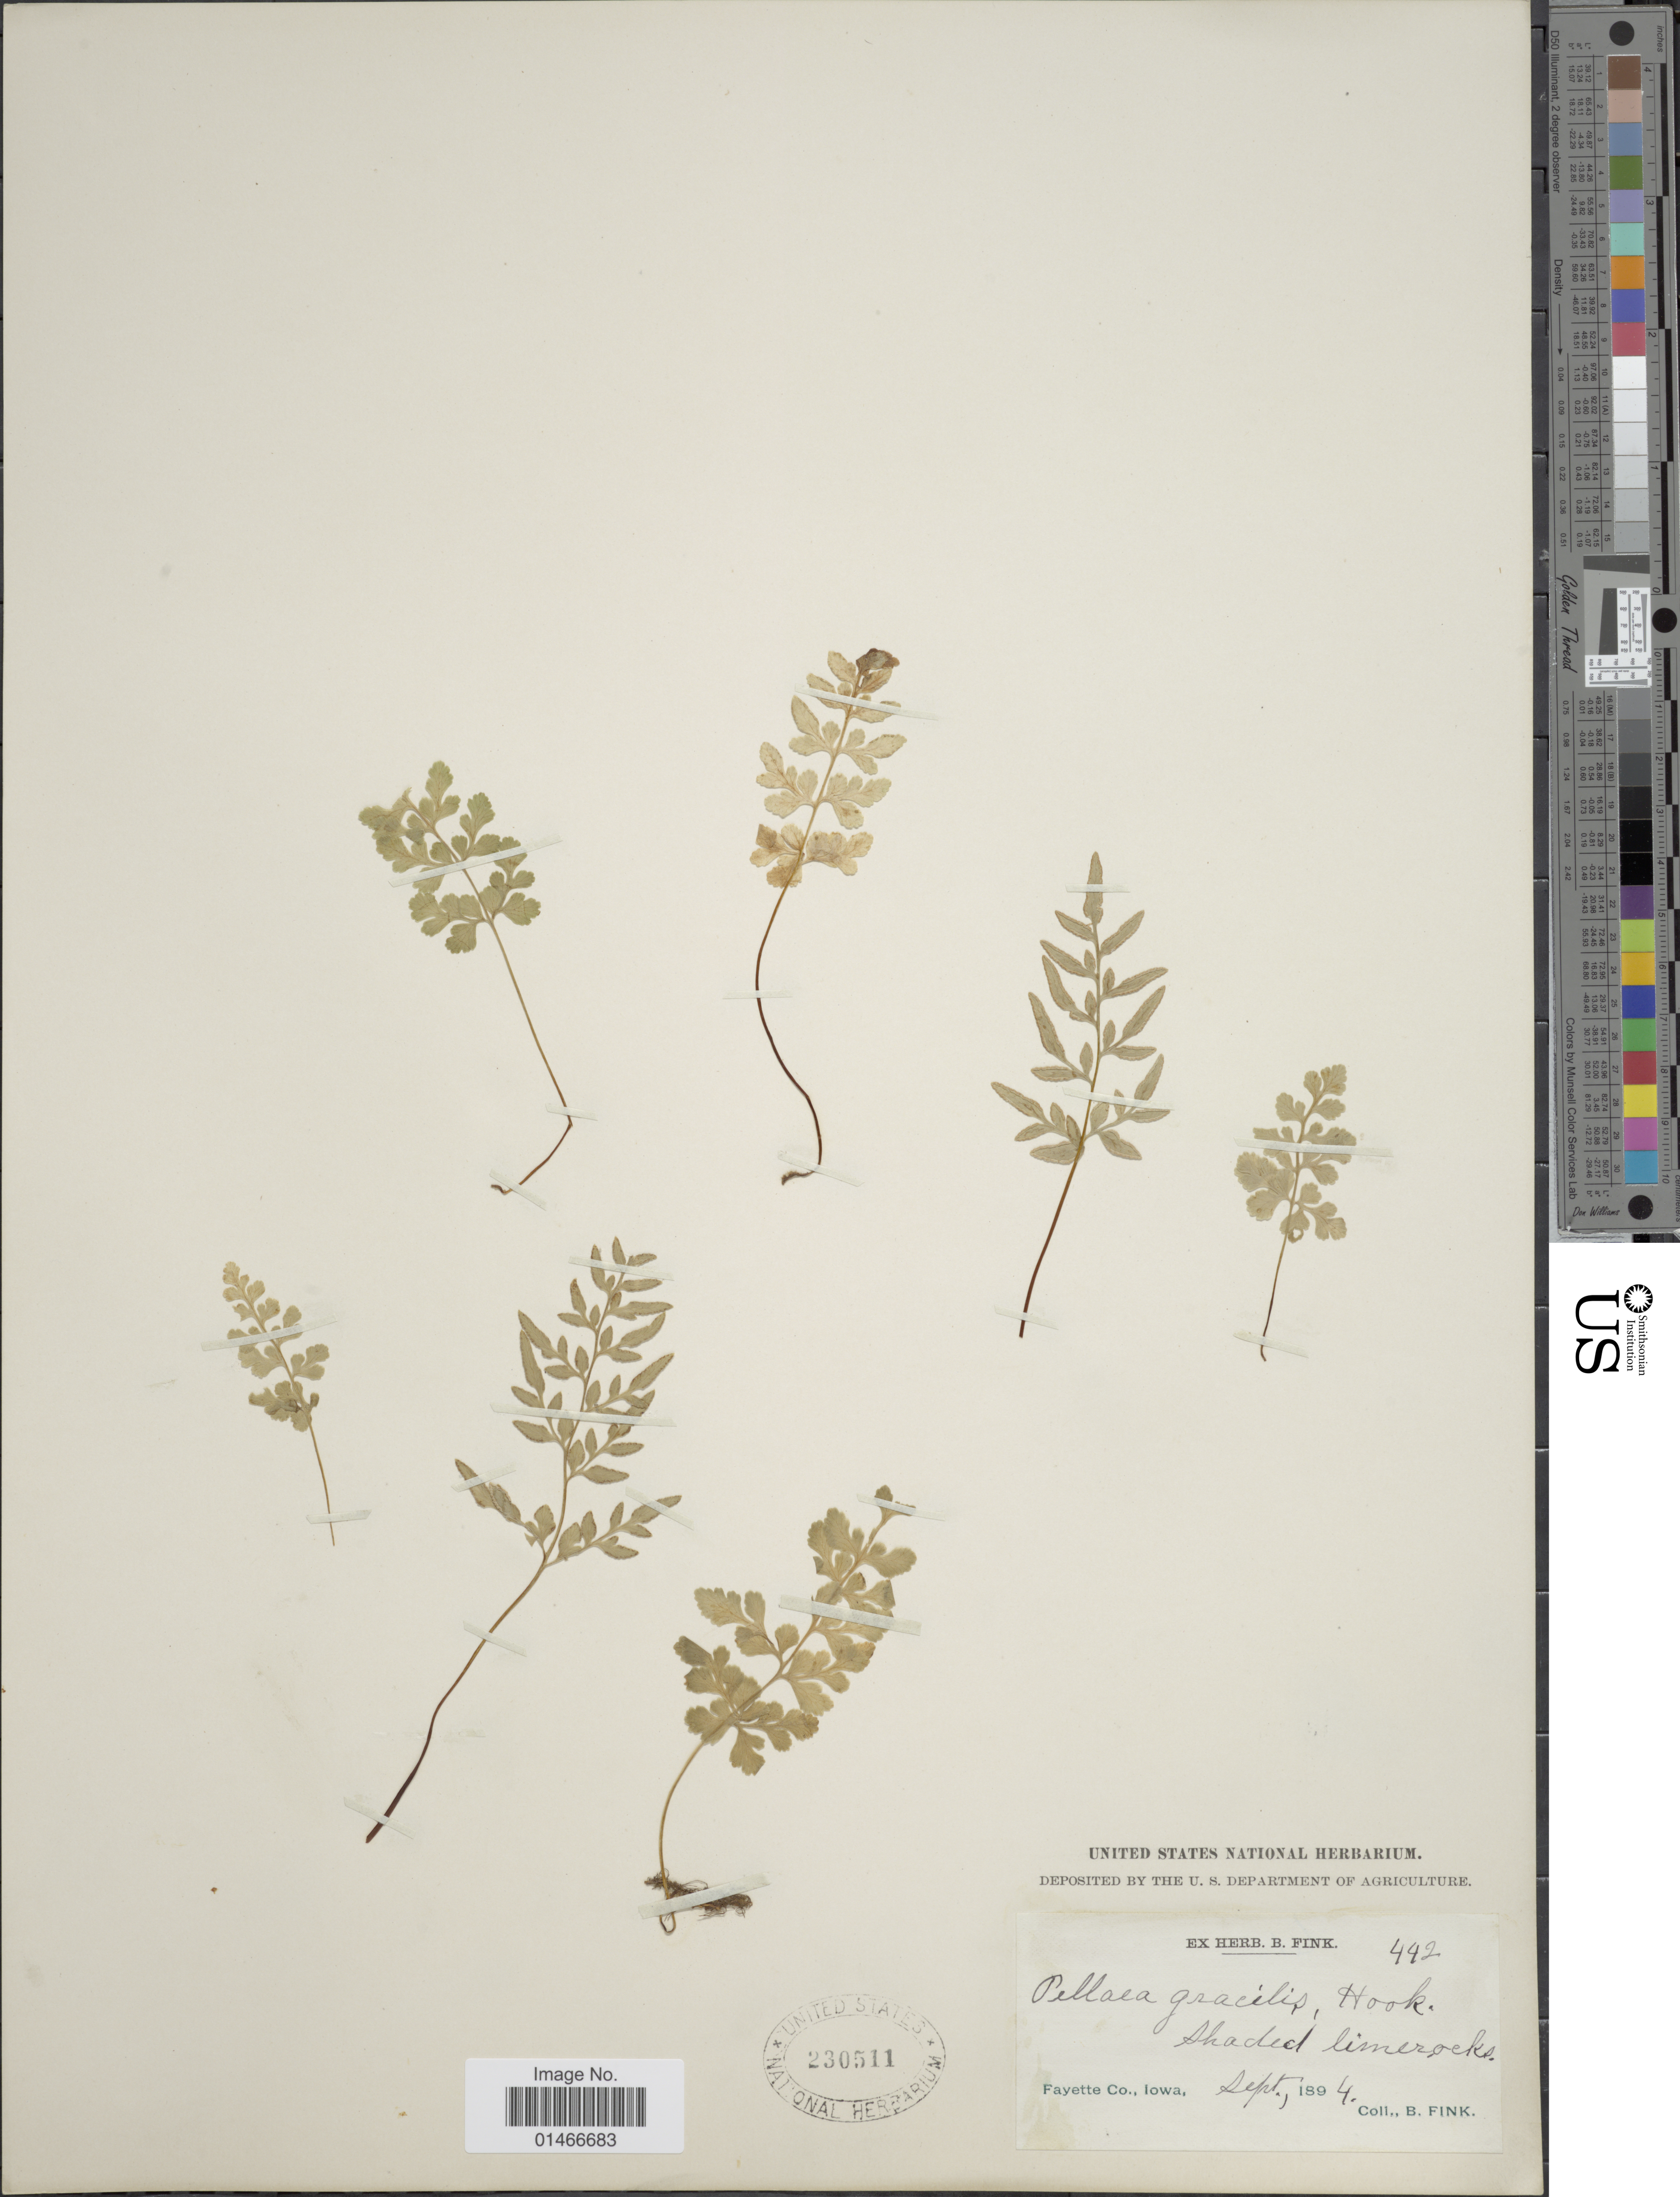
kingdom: Plantae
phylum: Tracheophyta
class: Polypodiopsida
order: Polypodiales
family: Pteridaceae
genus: Cryptogramma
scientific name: Cryptogramma stelleri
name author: (S.G. Gmel.) Prantl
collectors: B. Fink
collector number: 442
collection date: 1894-09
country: United States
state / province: Iowa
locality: Fayette Co.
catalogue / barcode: US 230511